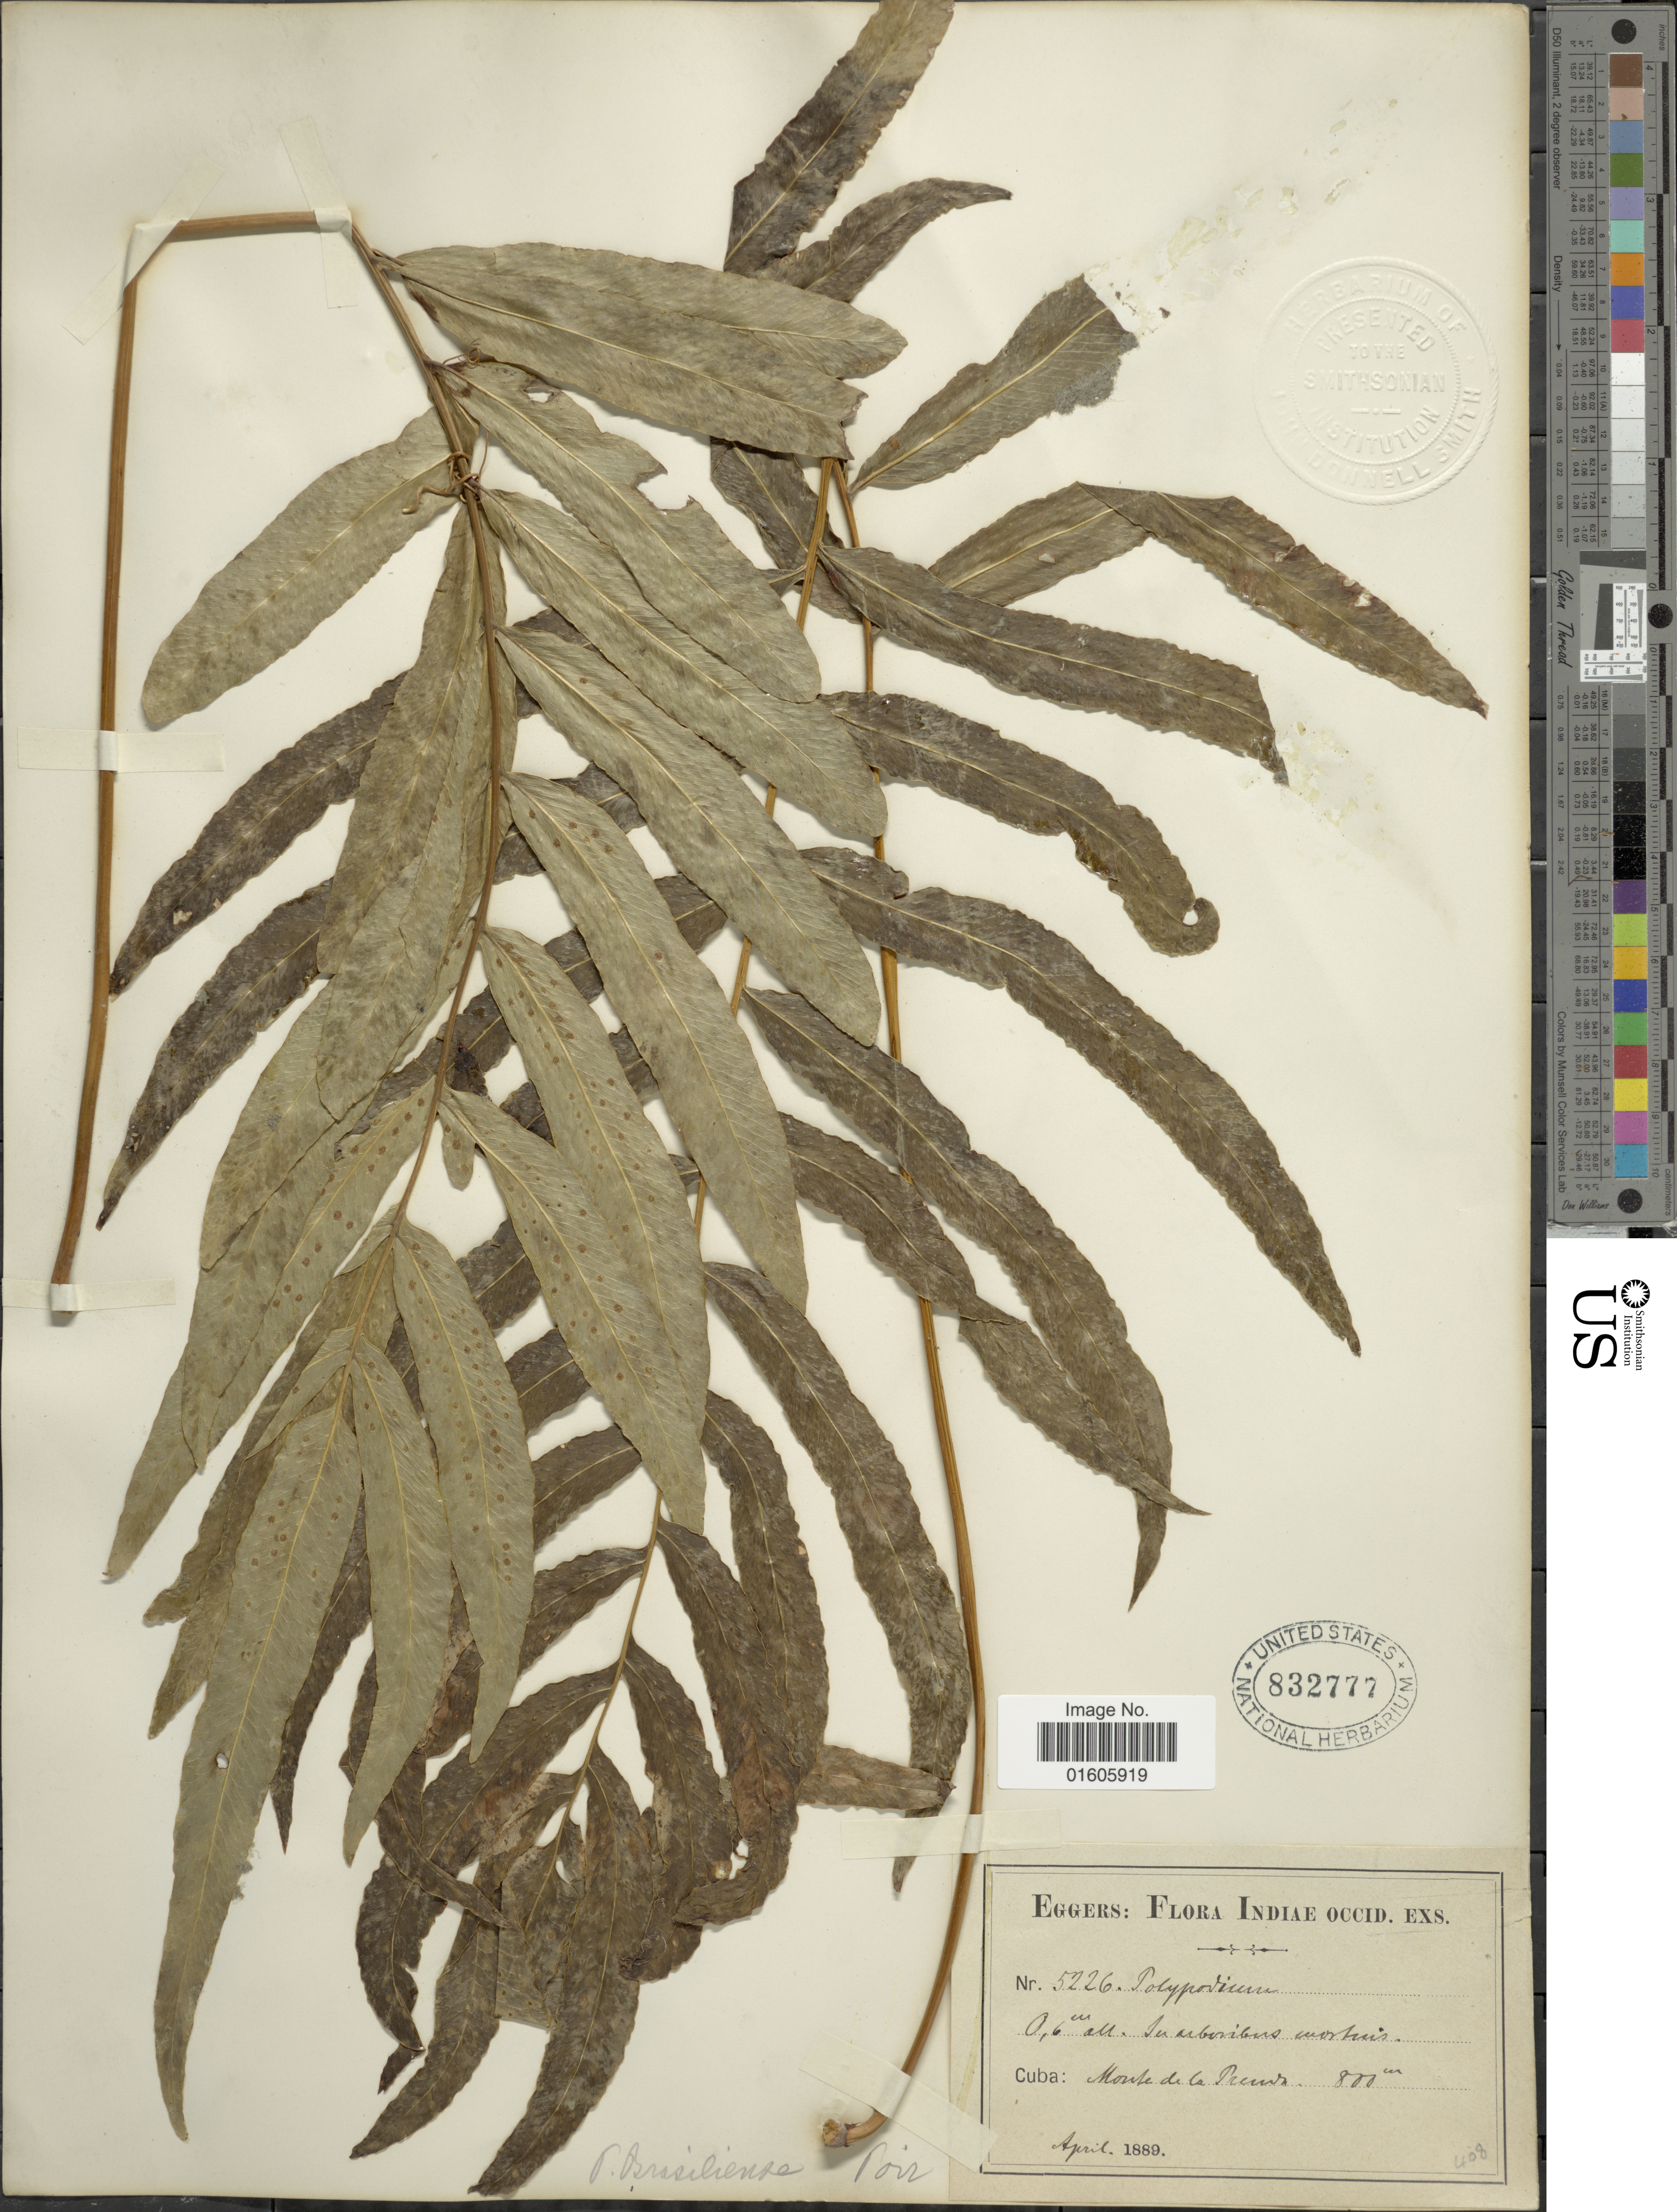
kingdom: Plantae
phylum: Tracheophyta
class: Polypodiopsida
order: Polypodiales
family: Polypodiaceae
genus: Serpocaulon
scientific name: Serpocaulon triseriale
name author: (Sw.) A.R. Sm.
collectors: -. Eggers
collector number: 5226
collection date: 1889-04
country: Cuba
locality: Monte de la Prenda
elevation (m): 800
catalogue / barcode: US 832777